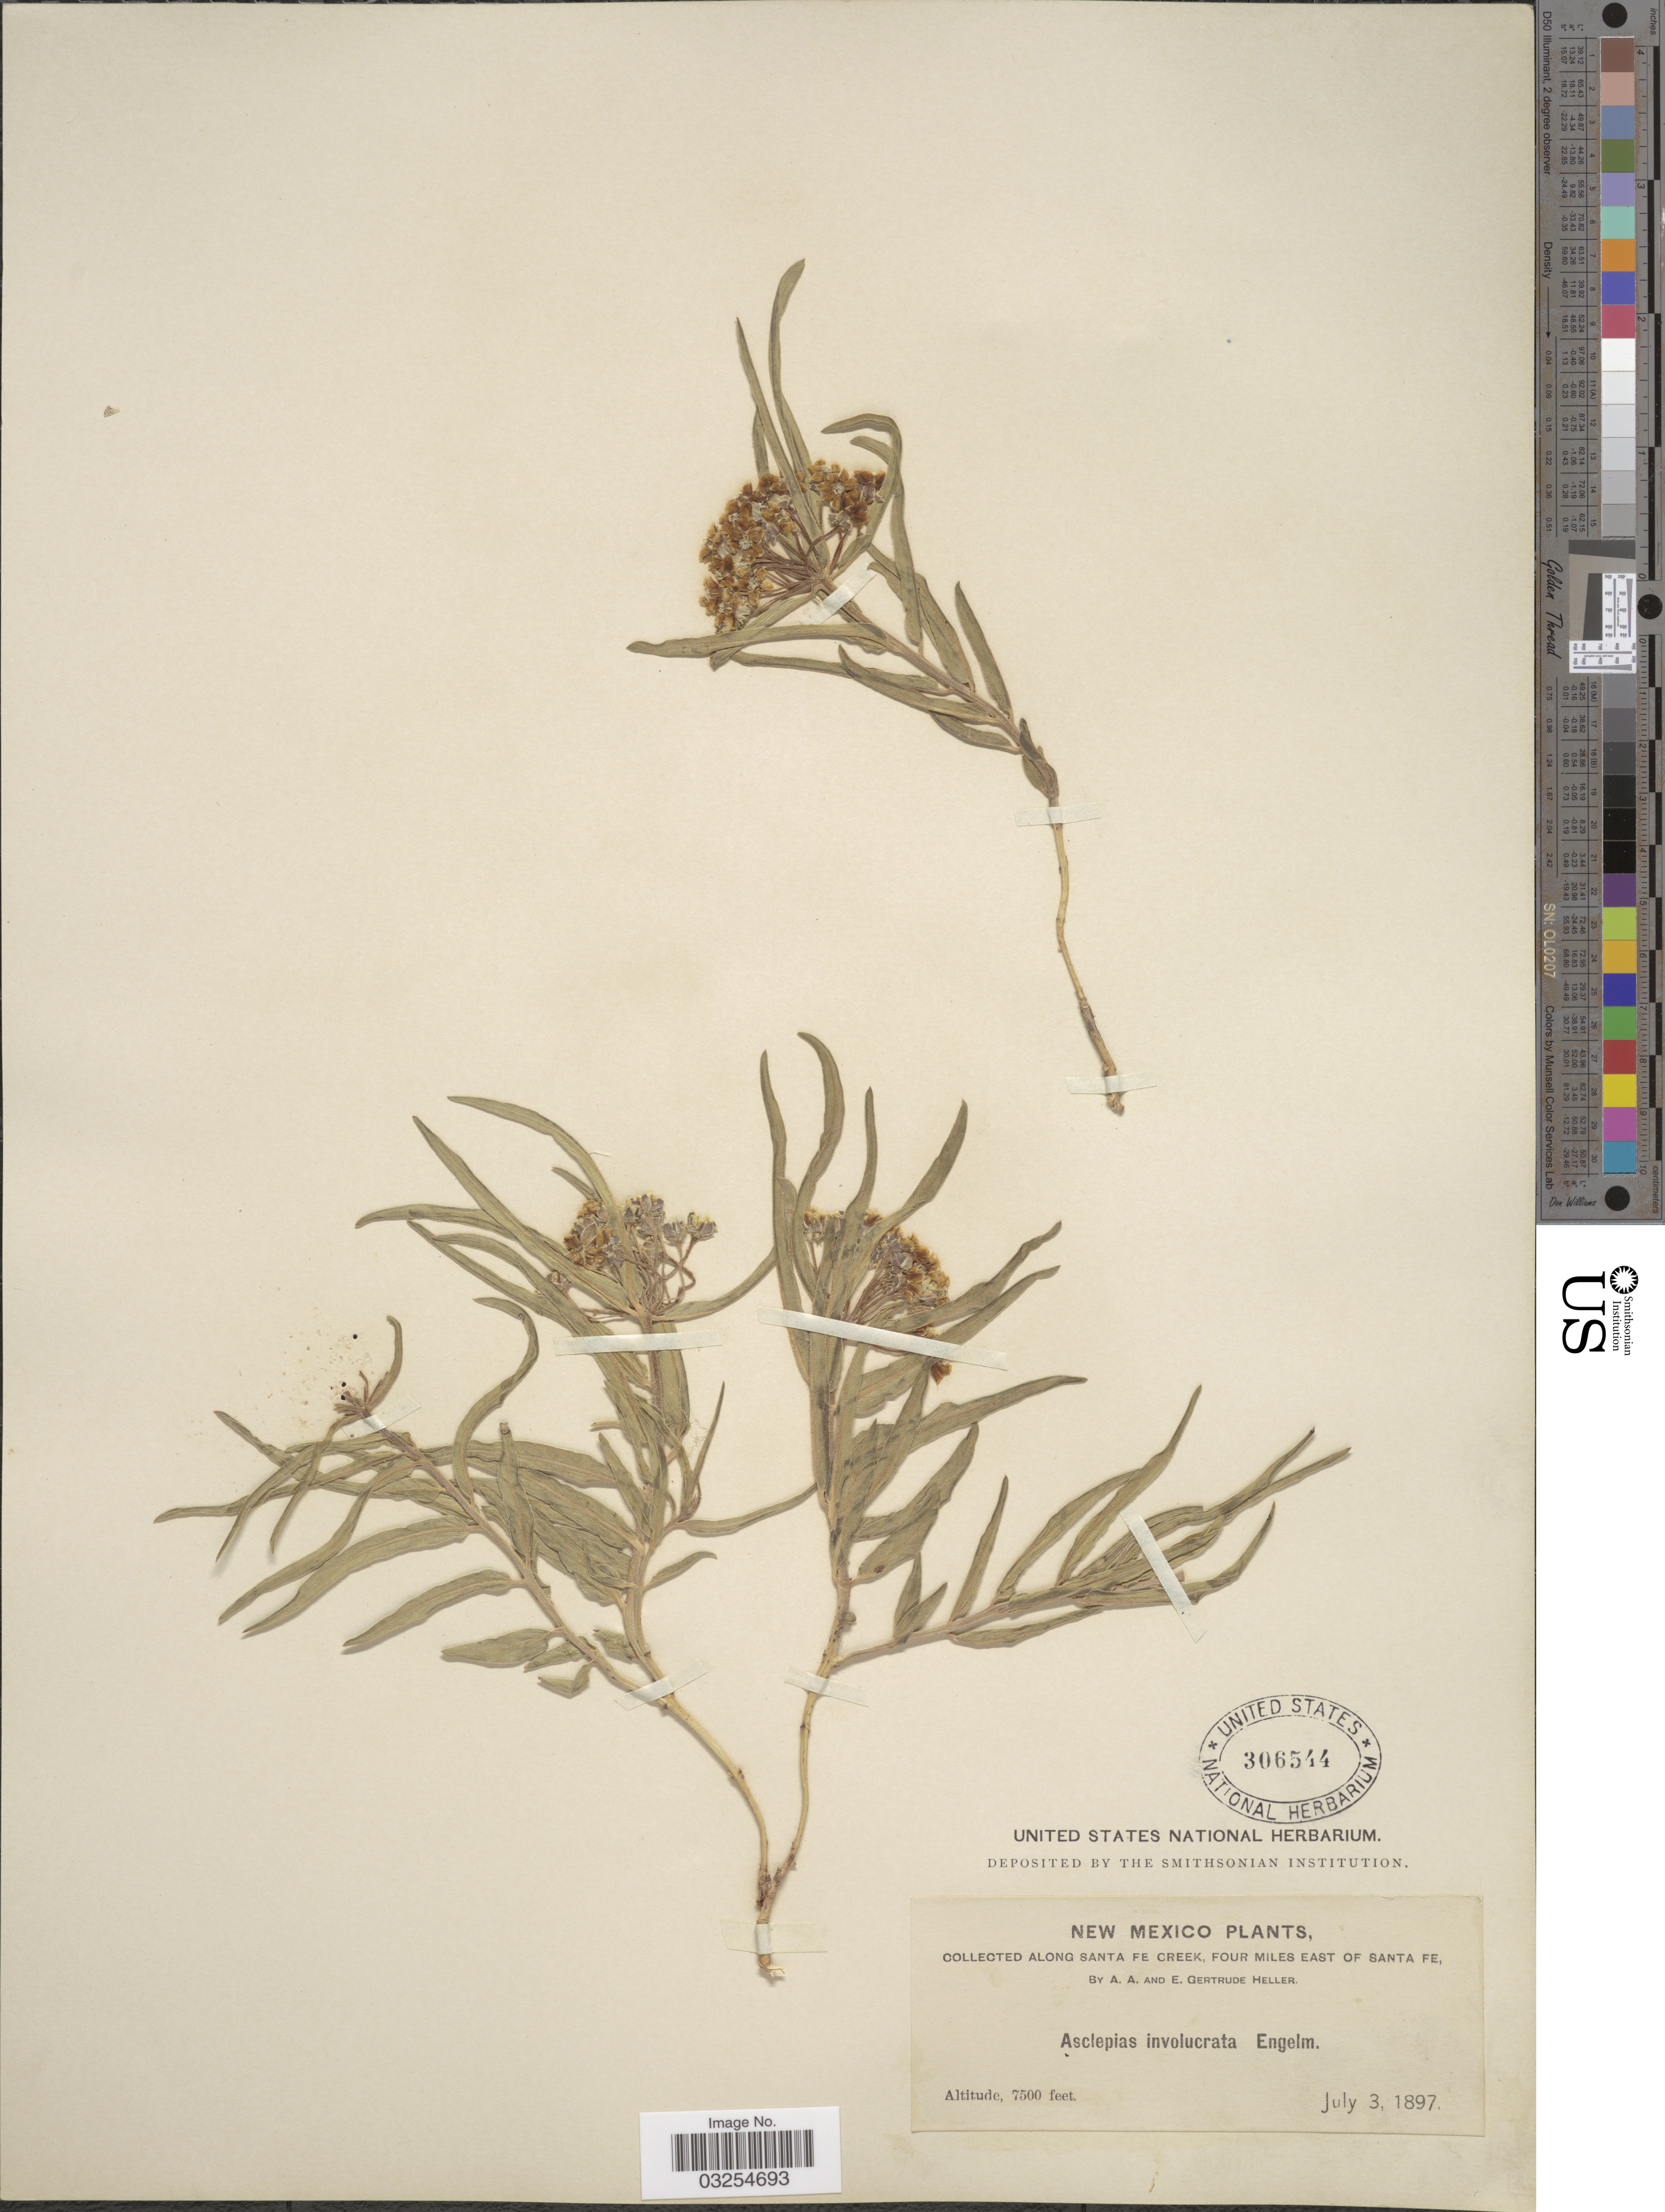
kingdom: Plantae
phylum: Tracheophyta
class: Magnoliopsida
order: Gentianales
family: Apocynaceae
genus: Asclepias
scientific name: Asclepias involucrata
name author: Engelm. ex Torr.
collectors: A. A. Heller & E. G. Heller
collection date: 1897-07-03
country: United States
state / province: New Mexico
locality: Collected along Santa Fe Creek, Four miles east of Santa Fe.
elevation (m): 2286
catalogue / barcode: US 306544